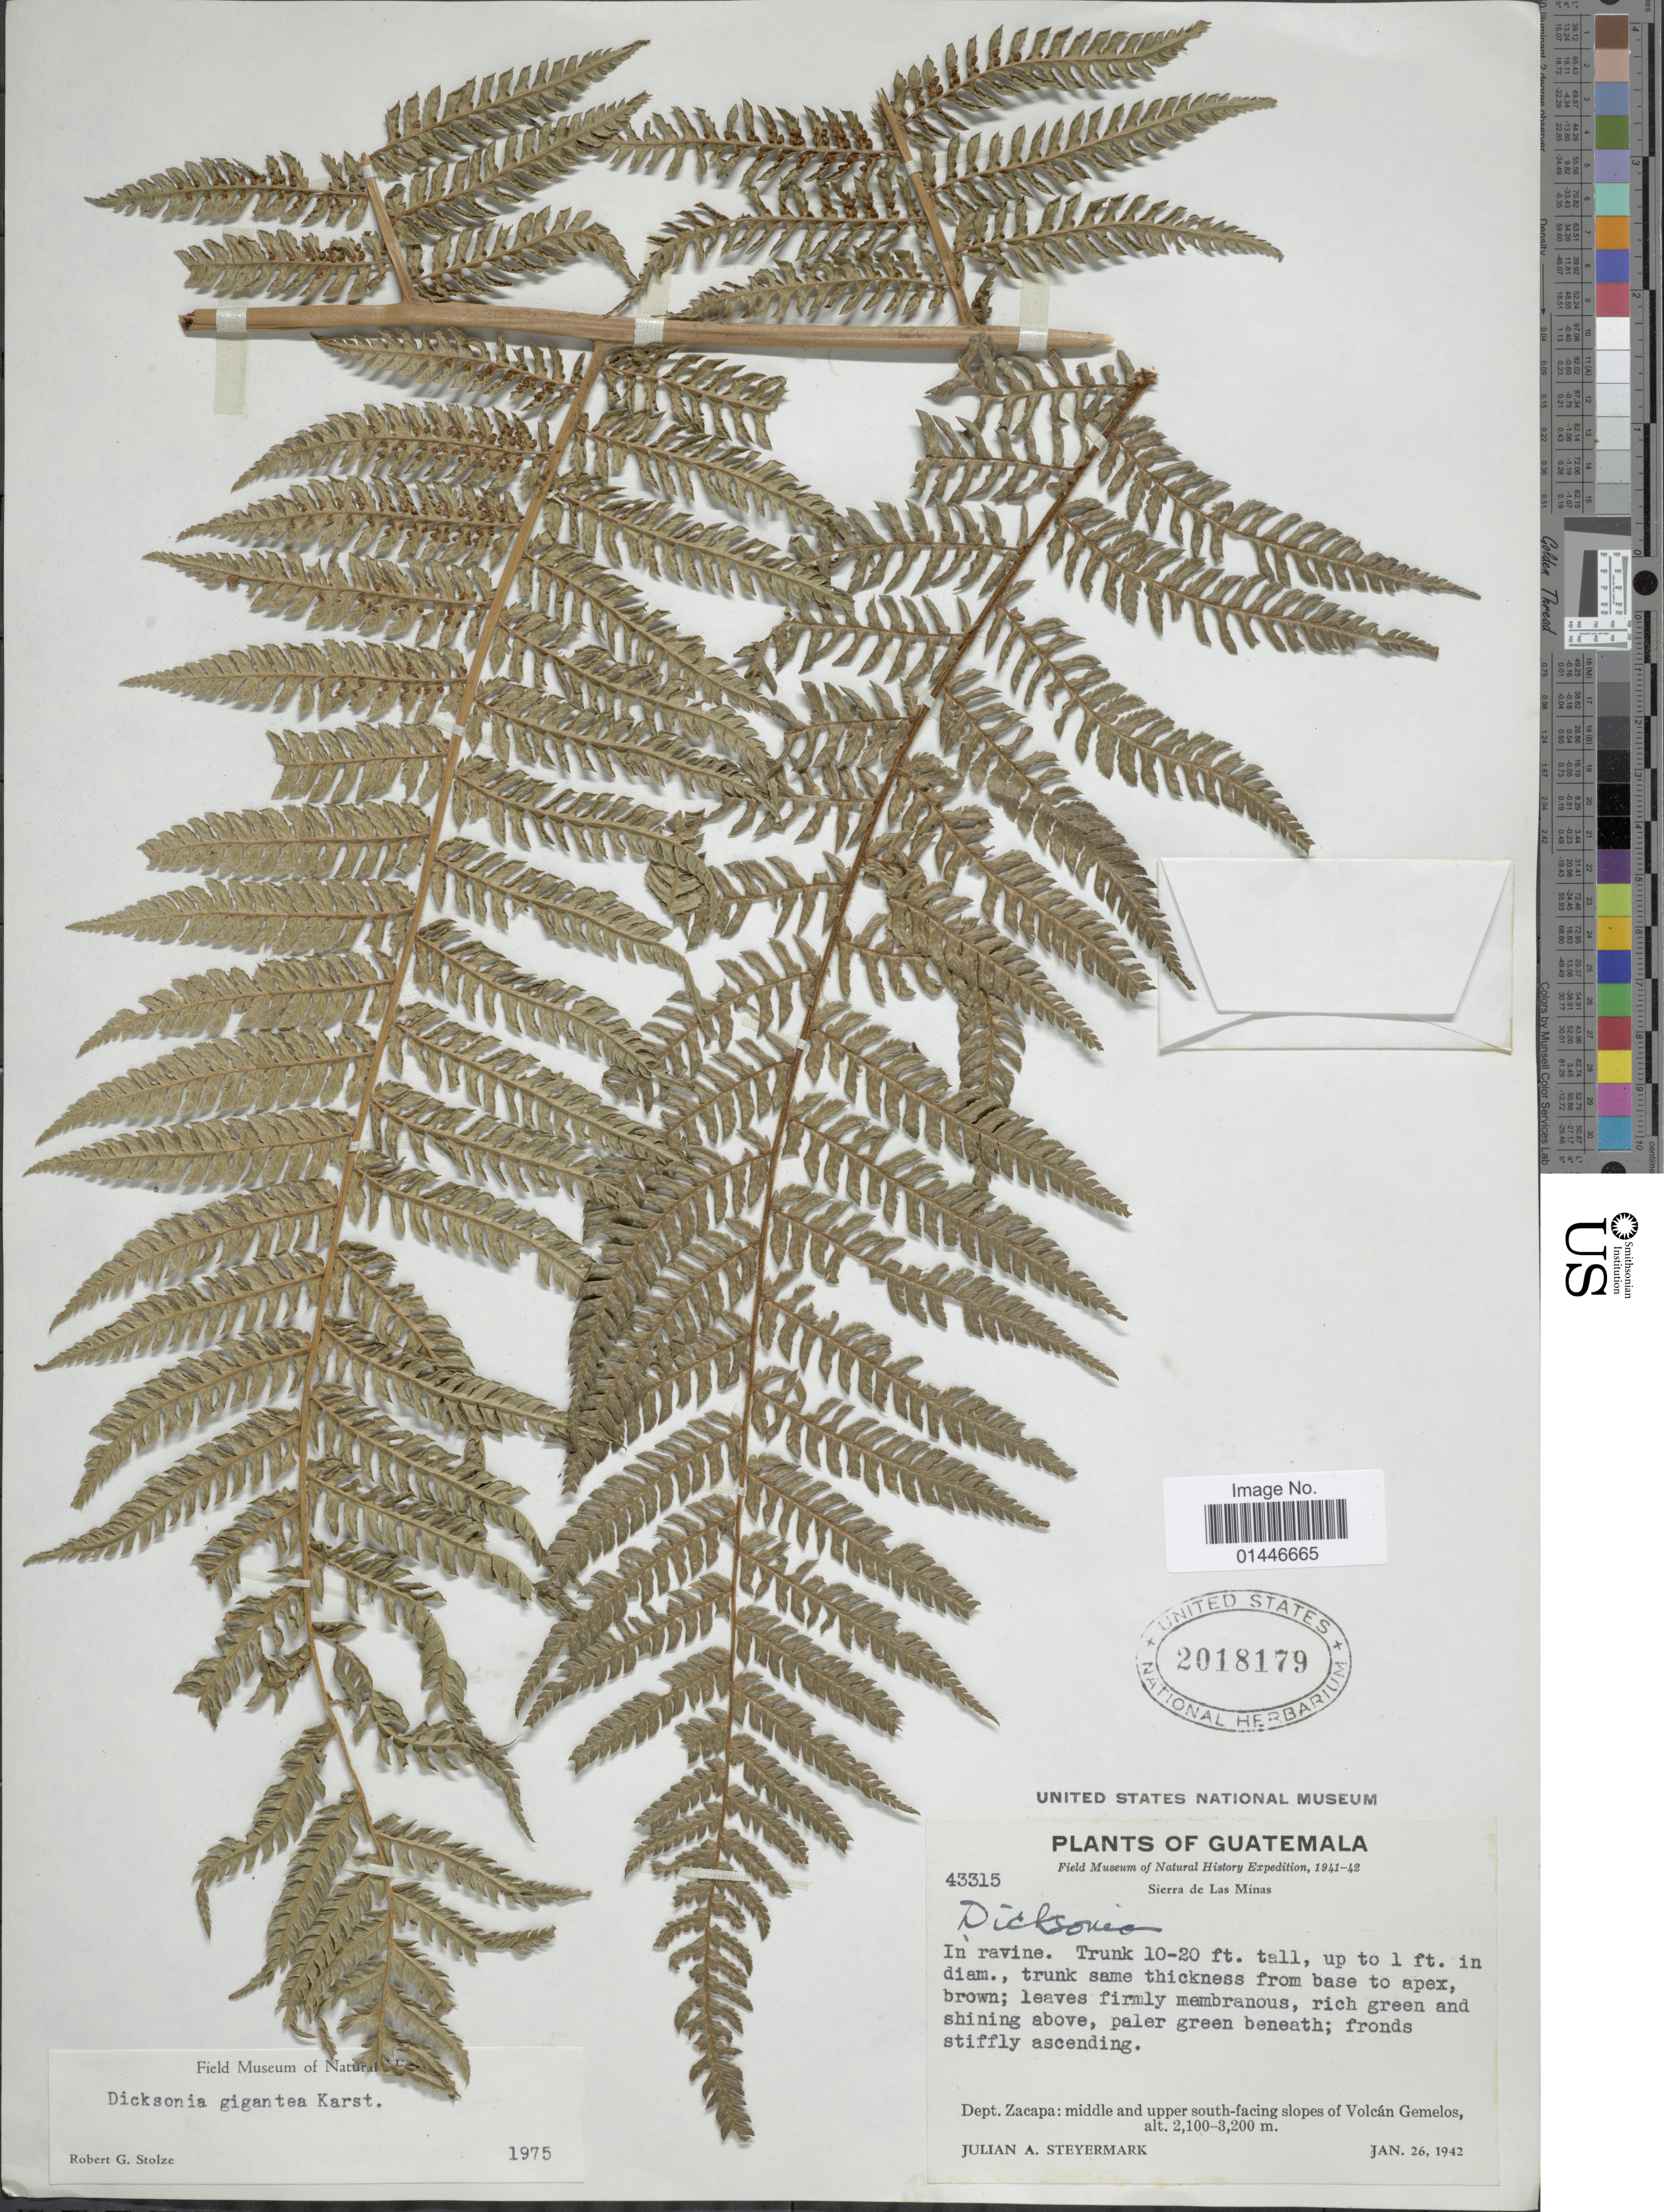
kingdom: Plantae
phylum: Tracheophyta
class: Polypodiopsida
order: Cyatheales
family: Dicksoniaceae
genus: Dicksonia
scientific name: Dicksonia gigantea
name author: H. Karst.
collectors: J. Steyermark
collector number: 43315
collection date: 1942-01-26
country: Guatemala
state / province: Zacapa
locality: Sierra de Las MInas, middle and upper south-facing slopes of Volcan Gemelos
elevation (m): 2100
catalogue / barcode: US 2018179